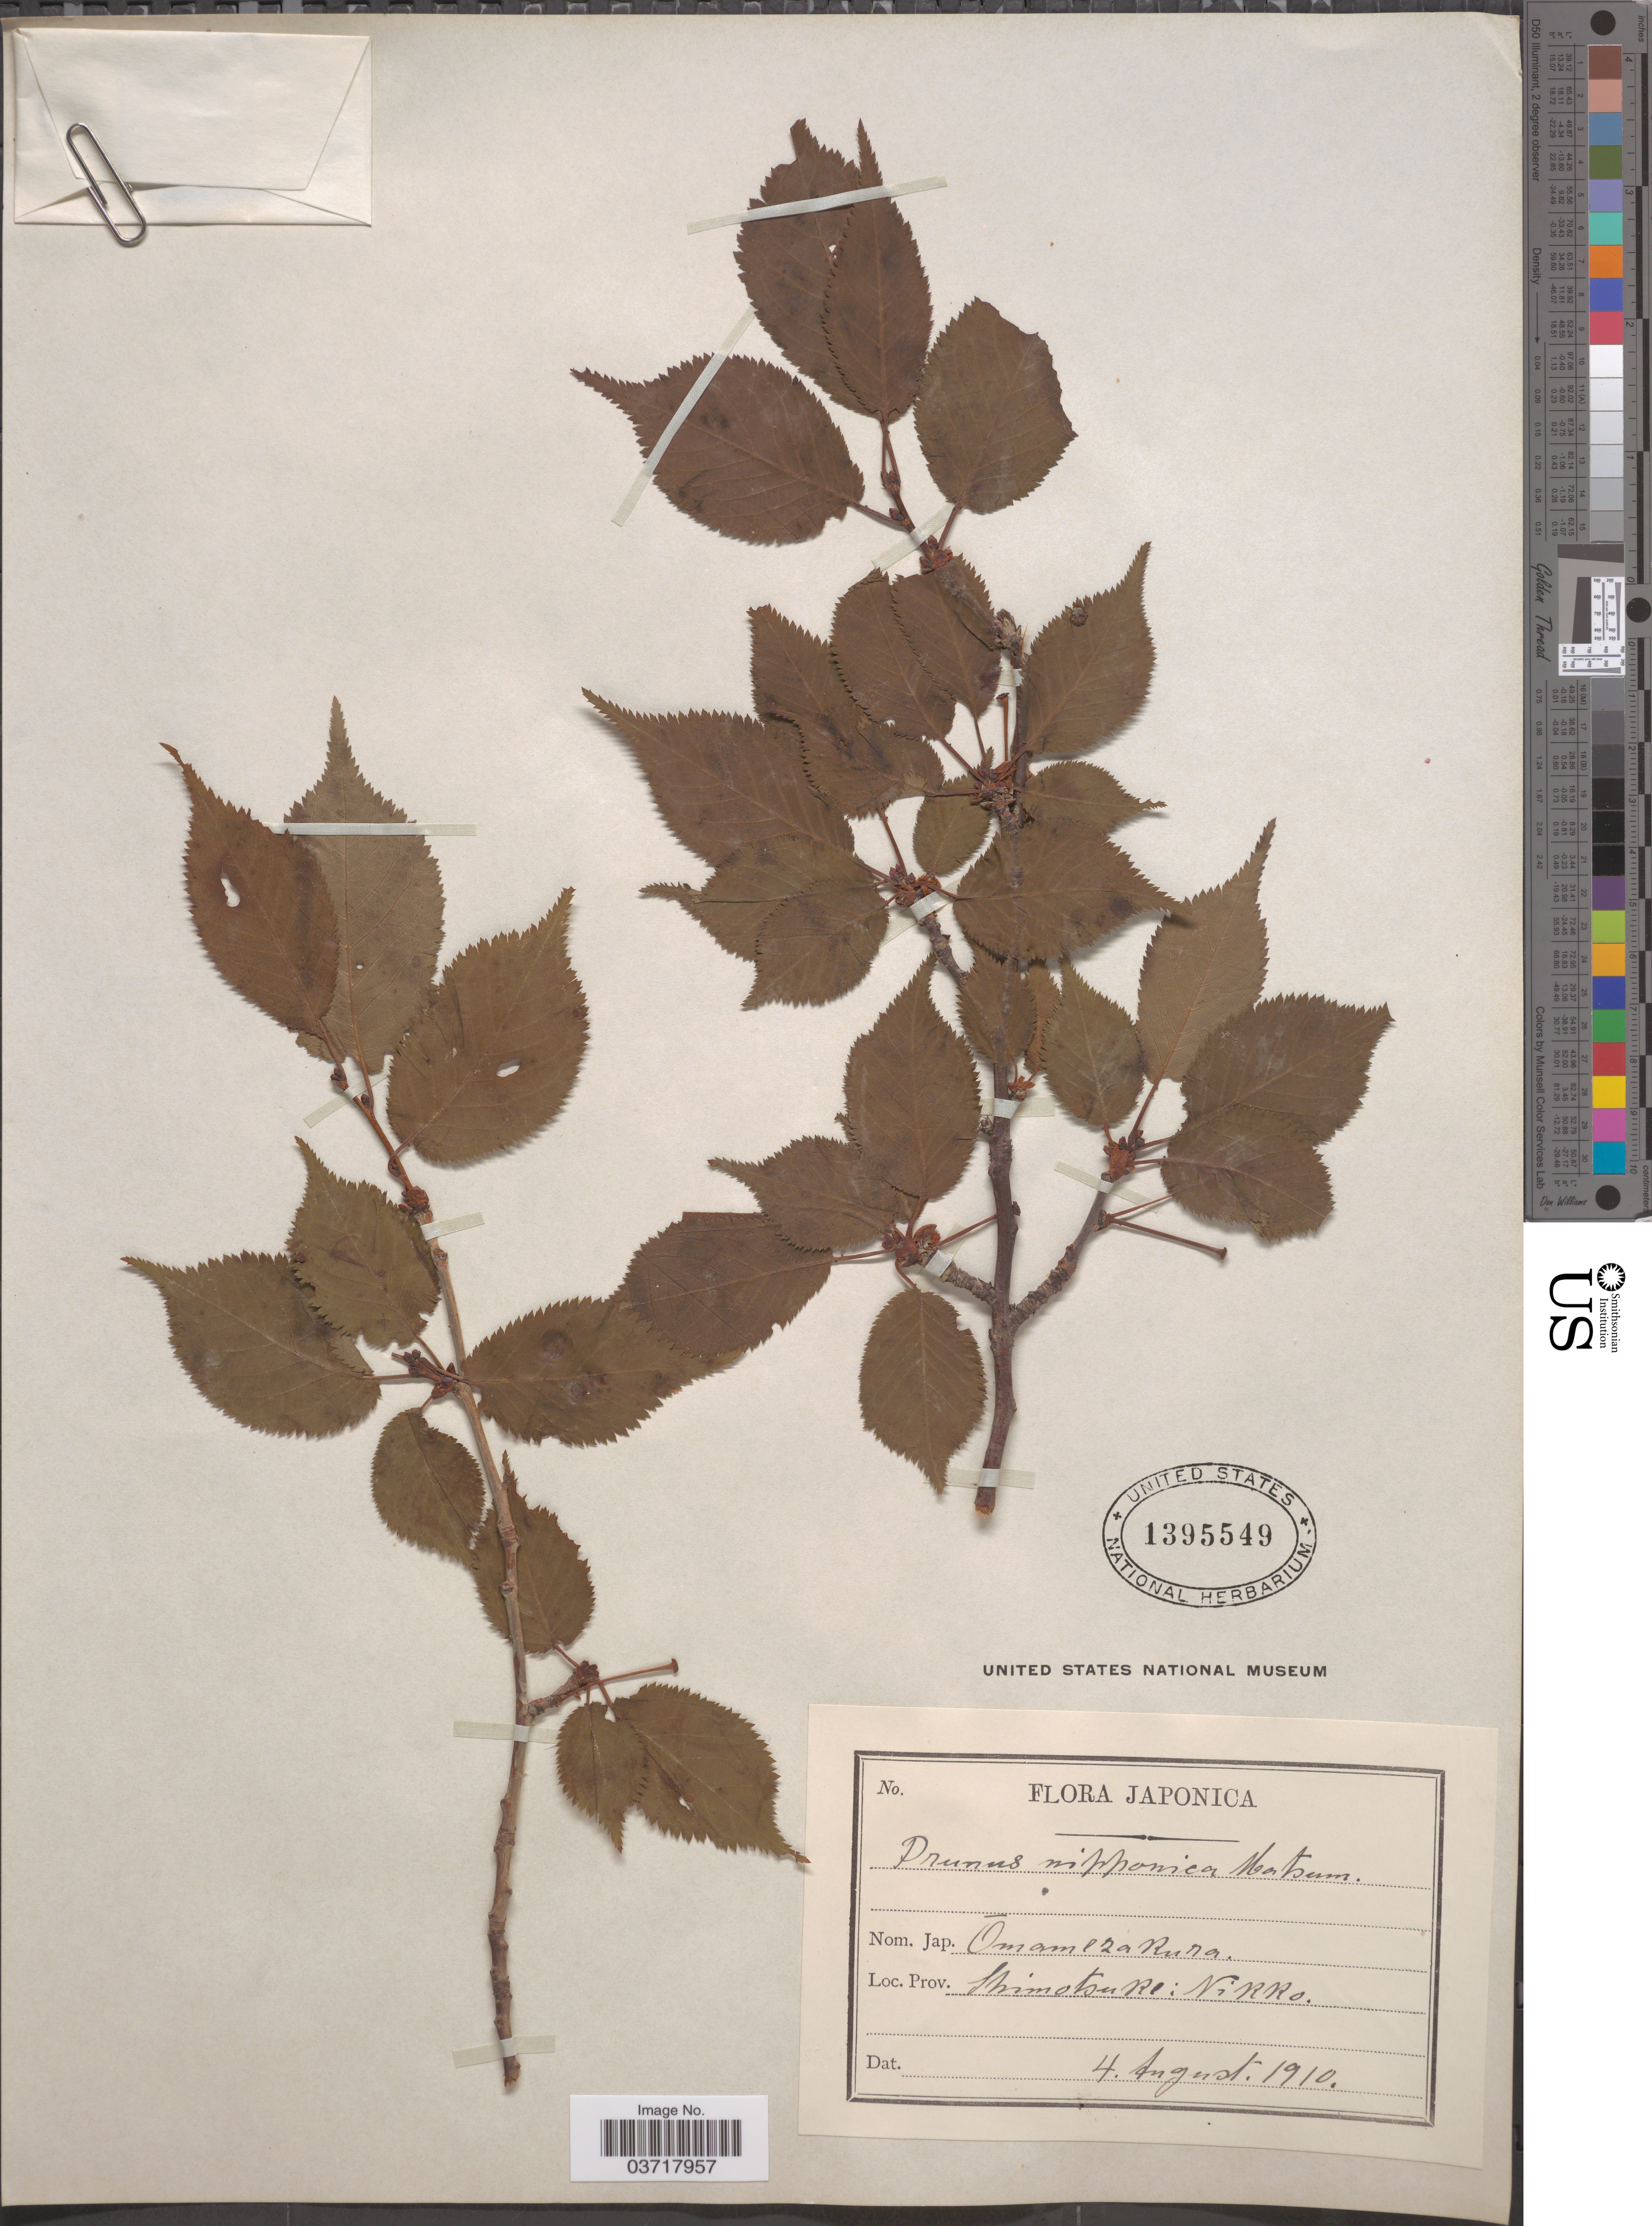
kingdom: Plantae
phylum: Tracheophyta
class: Magnoliopsida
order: Rosales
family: Rosaceae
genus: Prunus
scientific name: Prunus nipponica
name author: Matsum.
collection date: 1910-08-04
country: Japan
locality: Shimotsuke: Nikko.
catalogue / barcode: US 1395549